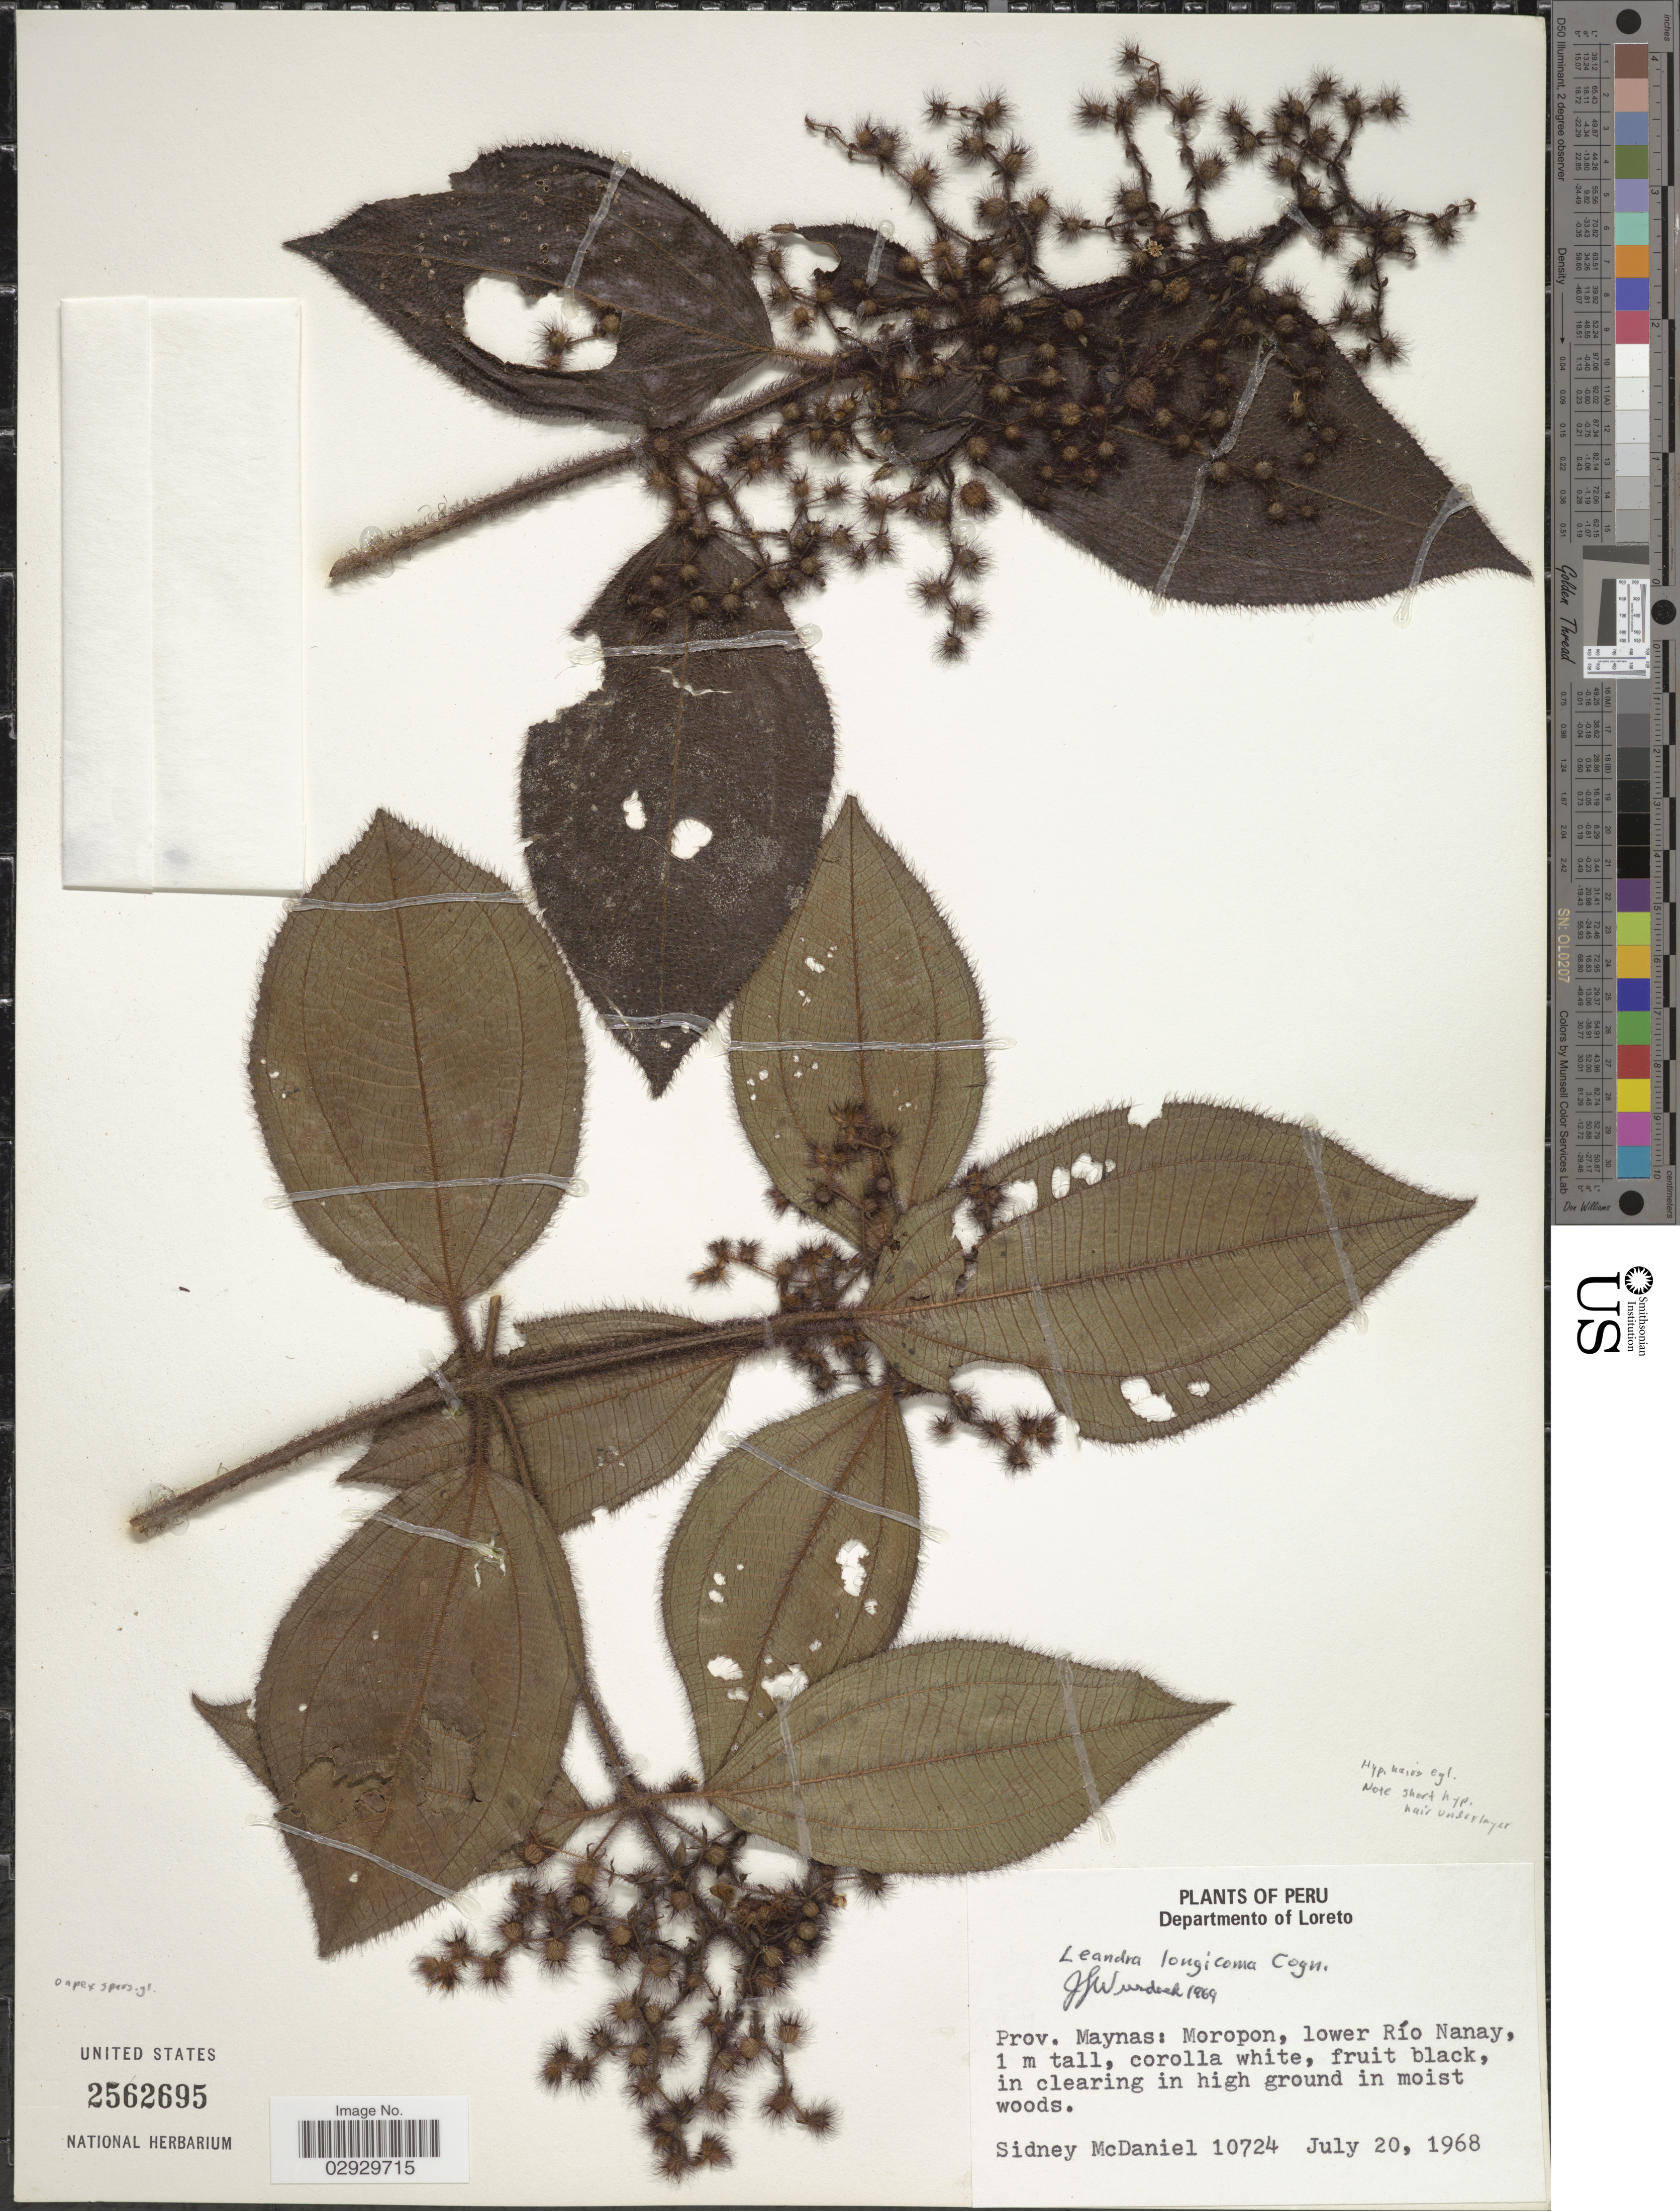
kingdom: Plantae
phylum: Tracheophyta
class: Magnoliopsida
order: Myrtales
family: Melastomataceae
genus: Leandra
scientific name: Leandra longicoma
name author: Cogn.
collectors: S. McDaniel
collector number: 10724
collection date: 1968-07-20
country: Peru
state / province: Loreto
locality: Departmento of Loreto, Prov. Maynas: Moropon, lower Río Nanay.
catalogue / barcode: US 2562695